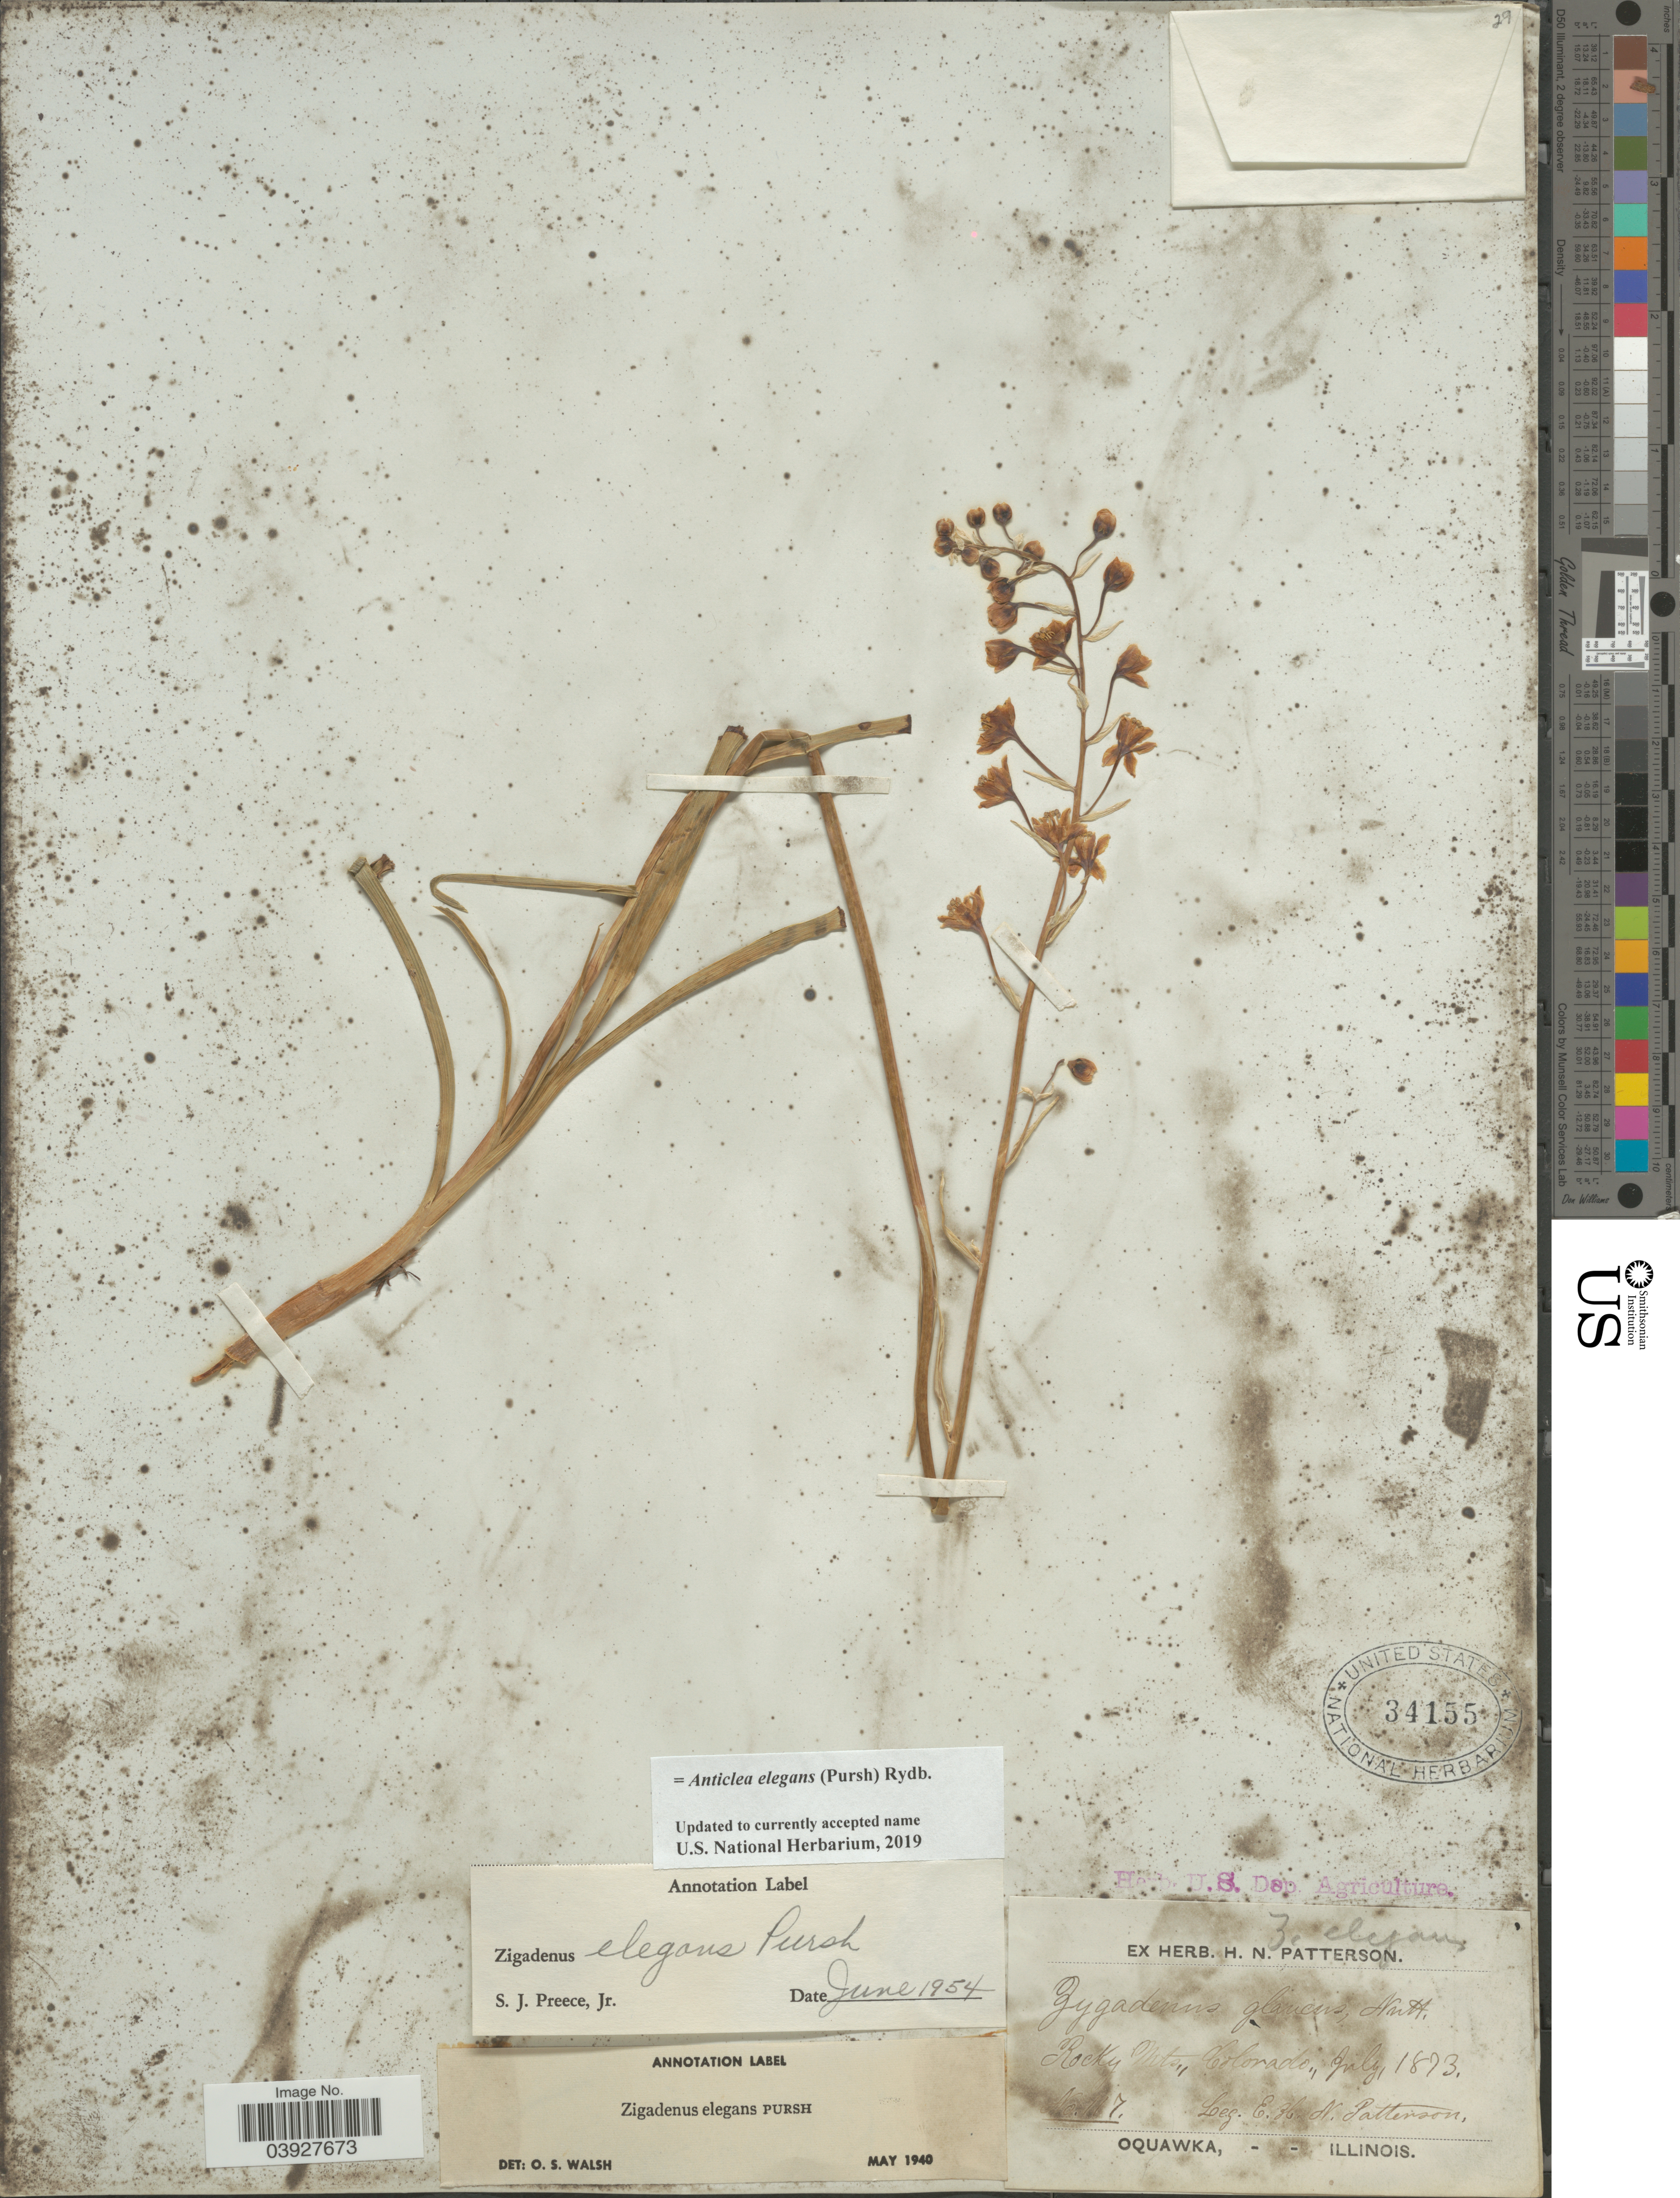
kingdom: Plantae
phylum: Tracheophyta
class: Liliopsida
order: Liliales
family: Melanthiaceae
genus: Anticlea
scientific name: Anticlea elegans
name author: (Pursh) Rydb.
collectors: H. N. Patterson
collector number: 117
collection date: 1873-07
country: United States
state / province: Colorado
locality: Rocky Mts.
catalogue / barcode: US 34155